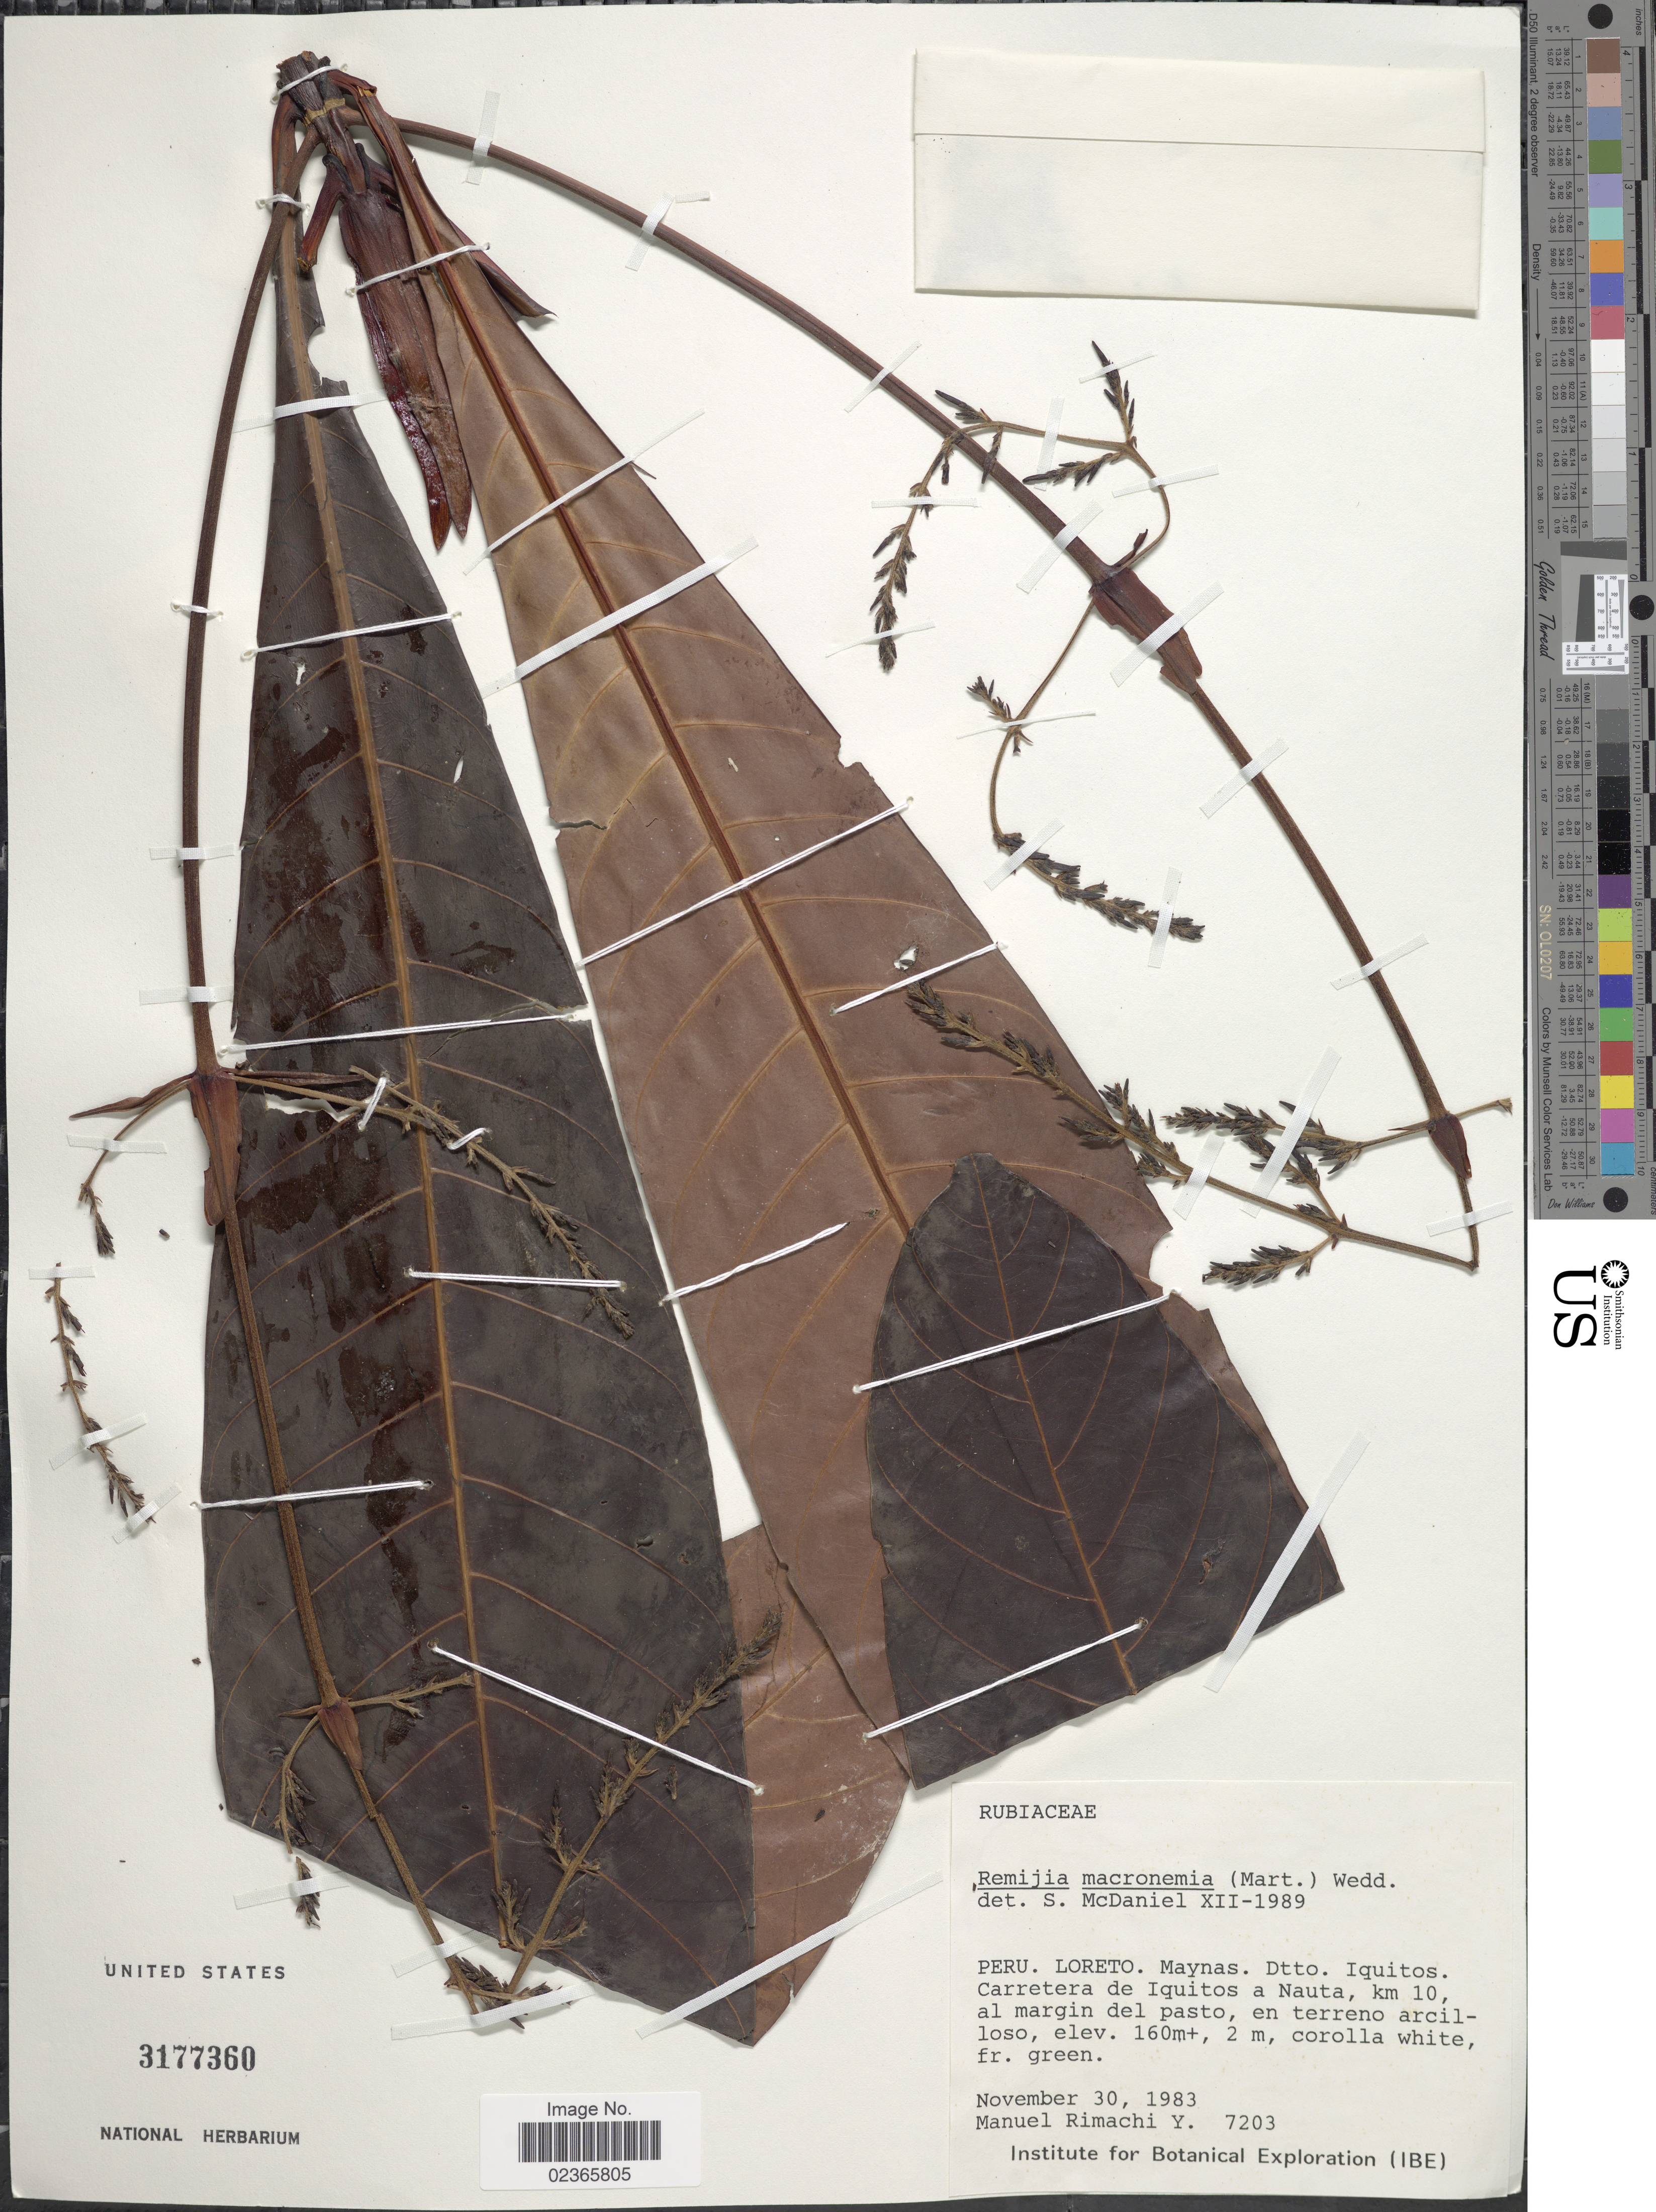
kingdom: Plantae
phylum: Tracheophyta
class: Magnoliopsida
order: Gentianales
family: Rubiaceae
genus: Remijia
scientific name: Remijia macrocnemia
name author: (Mart.) Wedd.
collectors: M. Rimachi Y.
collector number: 7203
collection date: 1983-11-30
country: Peru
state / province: Loreto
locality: Maynas. Dtto. Iquitos. Carretera de Iquitos a Nauta, km 10 al margin del pasto, en terreno arcilloso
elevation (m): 160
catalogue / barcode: US 3177360